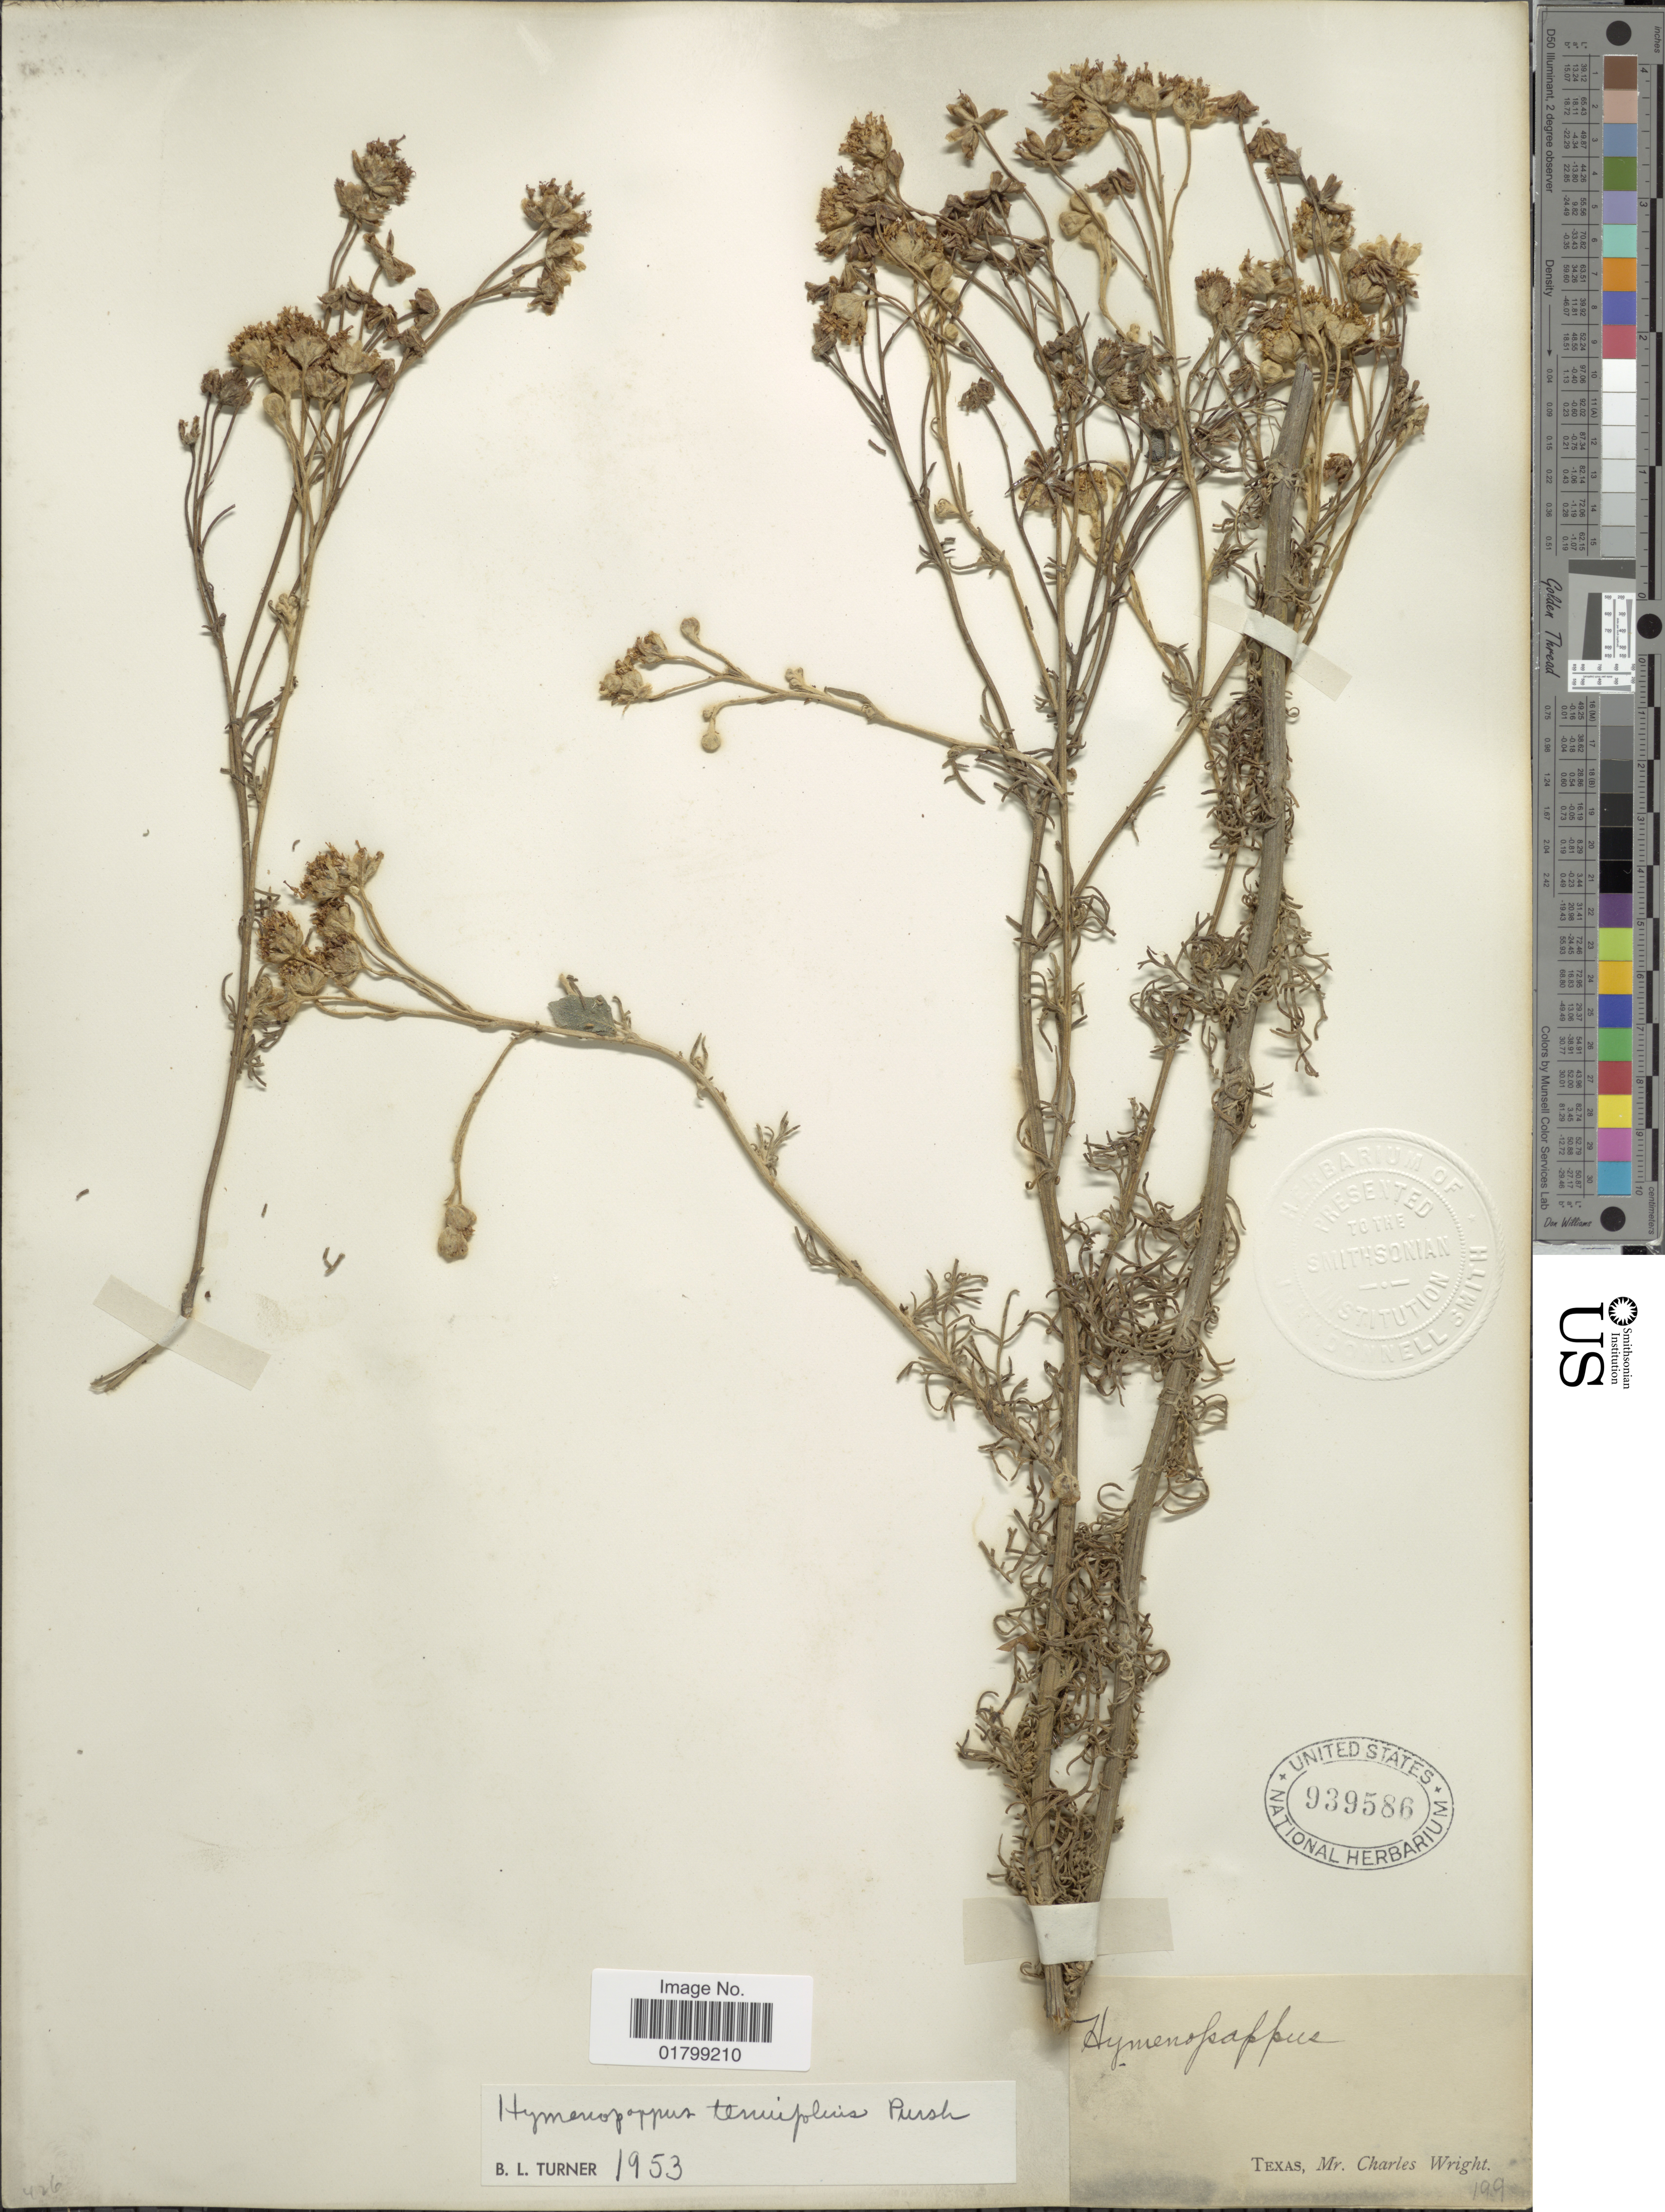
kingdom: Plantae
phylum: Tracheophyta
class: Magnoliopsida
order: Asterales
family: Asteraceae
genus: Hymenopappus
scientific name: Hymenopappus tenuifolius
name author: Pursh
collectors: C. Wright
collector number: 199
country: United States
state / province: Texas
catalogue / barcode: US 939586